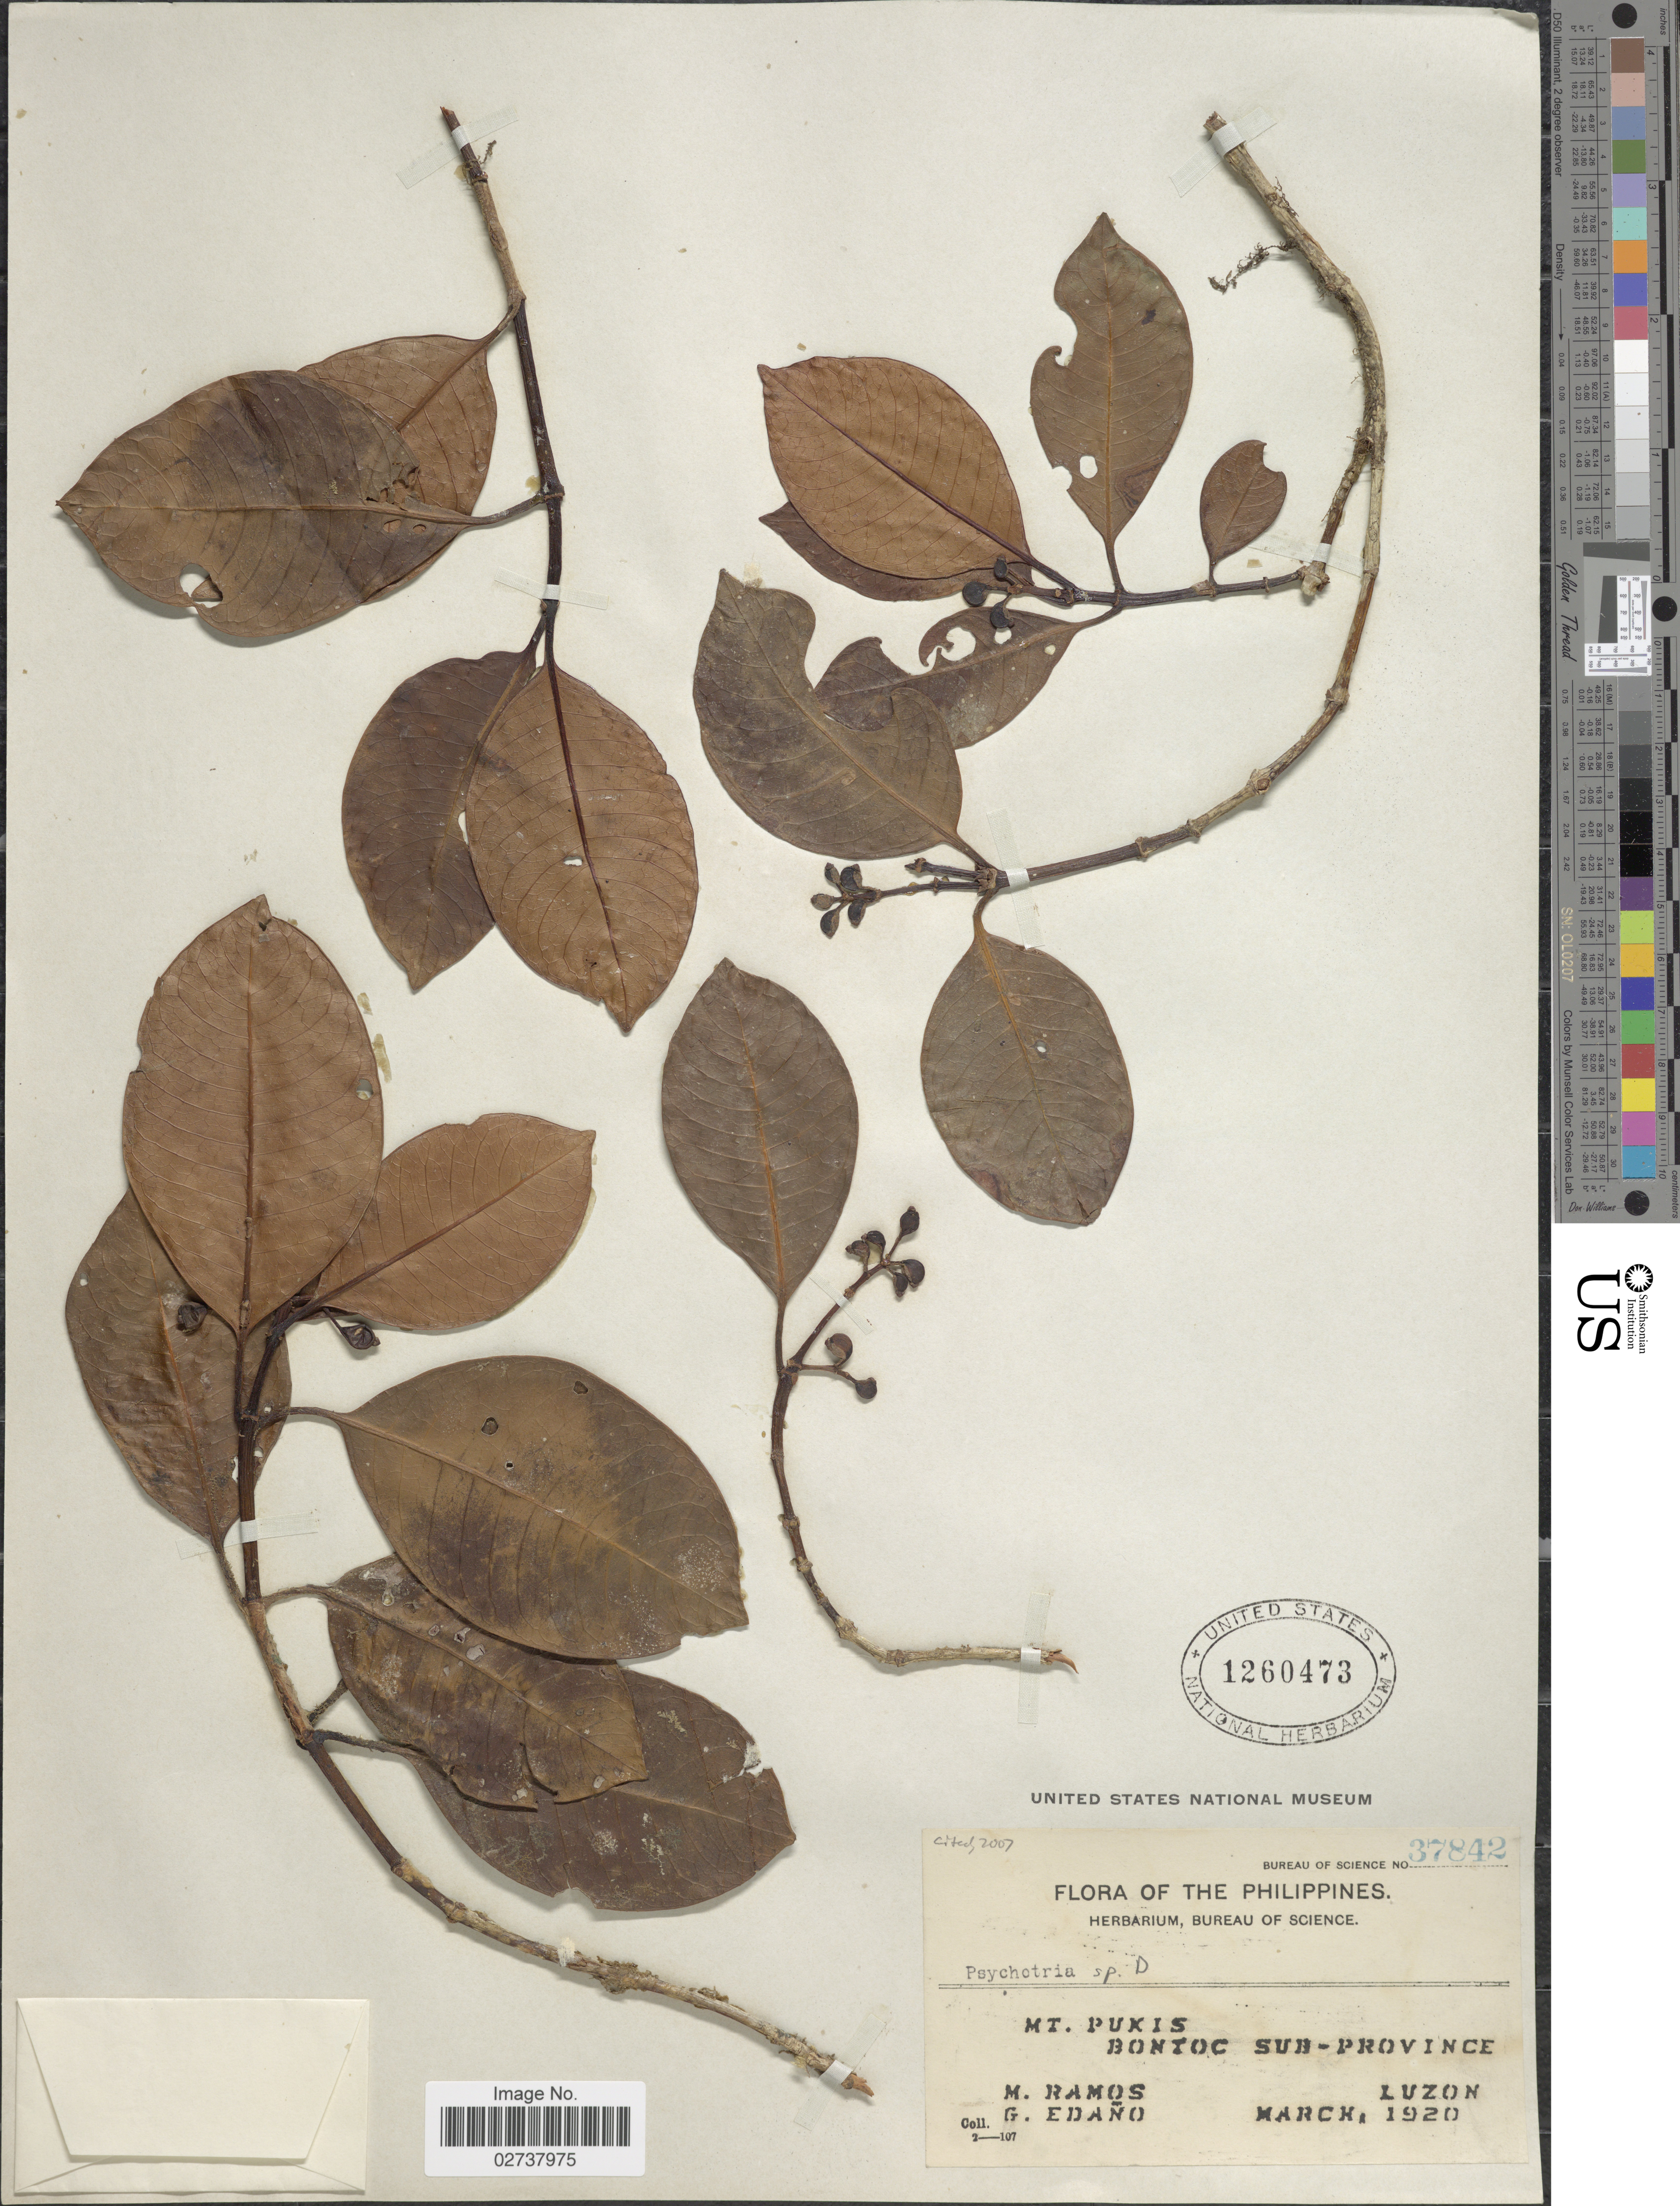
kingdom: Plantae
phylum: Tracheophyta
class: Magnoliopsida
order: Gentianales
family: Rubiaceae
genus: Psychotria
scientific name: Psychotria sp.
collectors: M. Ramos & G. Edaño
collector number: Bureau of Science 37842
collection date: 1920-03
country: Philippines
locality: Mt. Puxis, Bontoc Sub-Province.Luzon.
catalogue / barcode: US 1260473